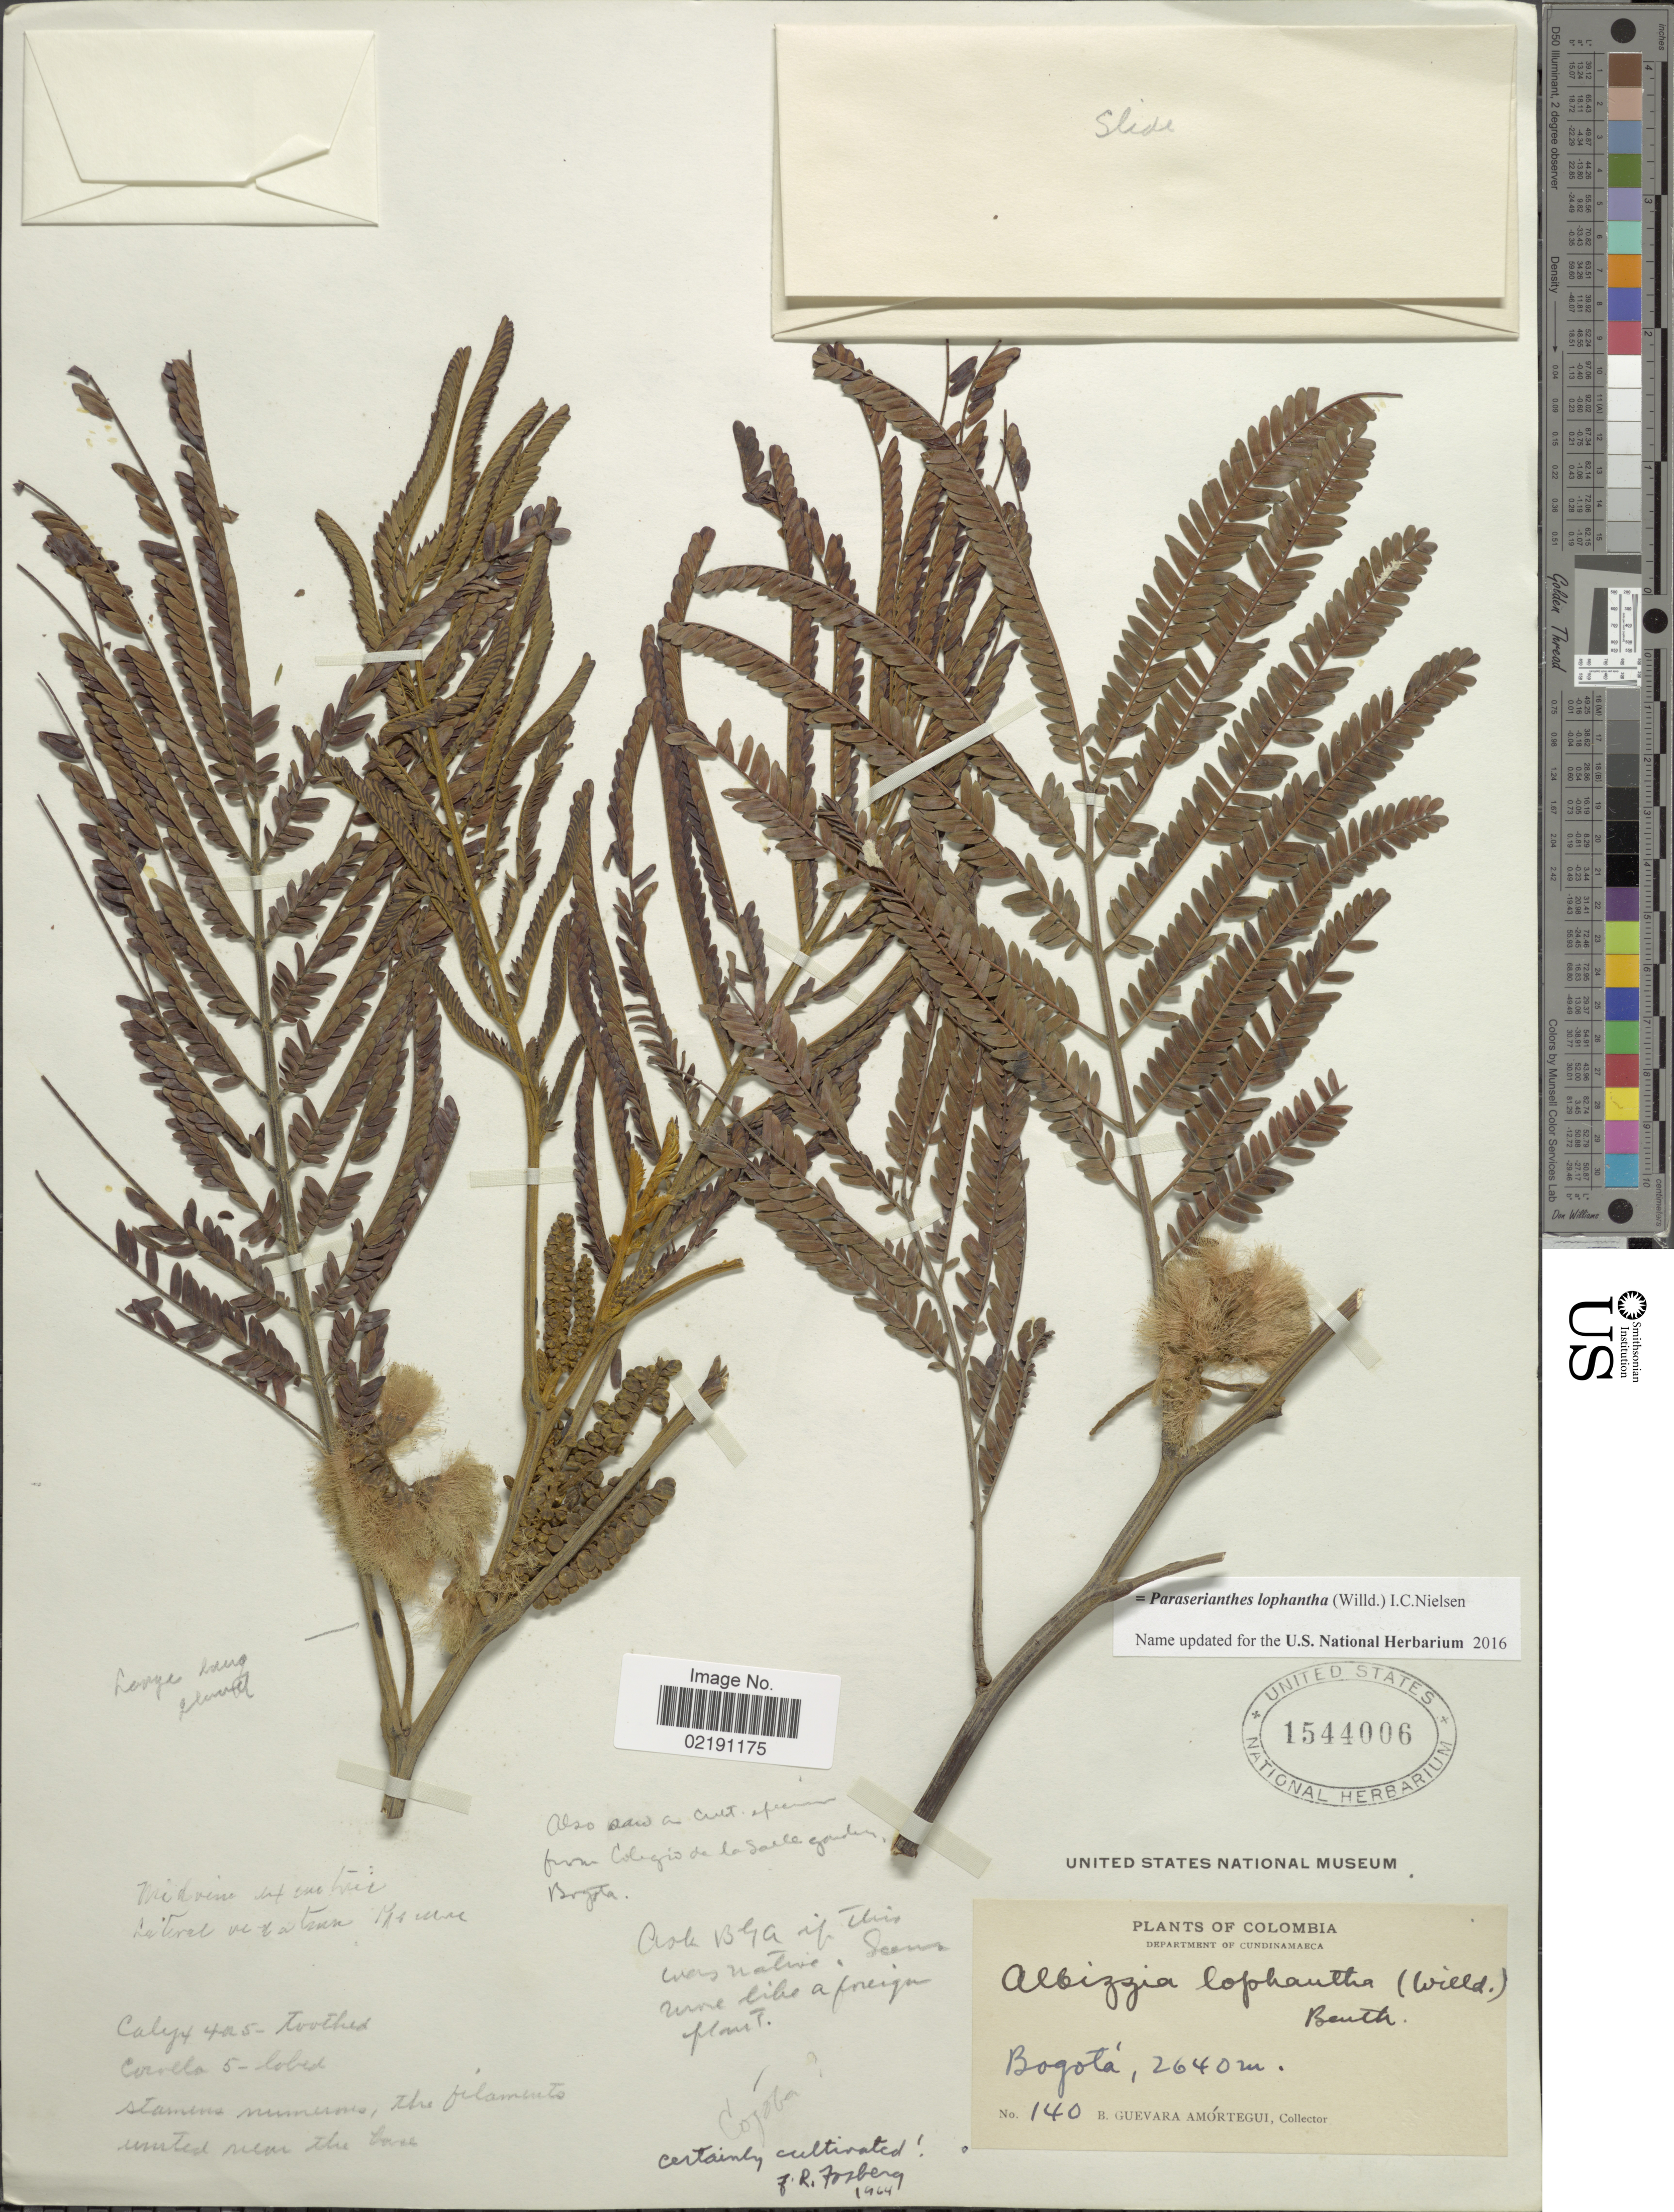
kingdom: Plantae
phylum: Tracheophyta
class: Magnoliopsida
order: Fabales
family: Fabaceae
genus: Paraserianthes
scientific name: Paraserianthes lophantha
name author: (Vent.) I.C. Nielsen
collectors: B. Guevara Amortegui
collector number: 140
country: Colombia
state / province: Cundinamarca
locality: Department of Cundinamarca. Bogotá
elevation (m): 2640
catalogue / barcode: US 1544006